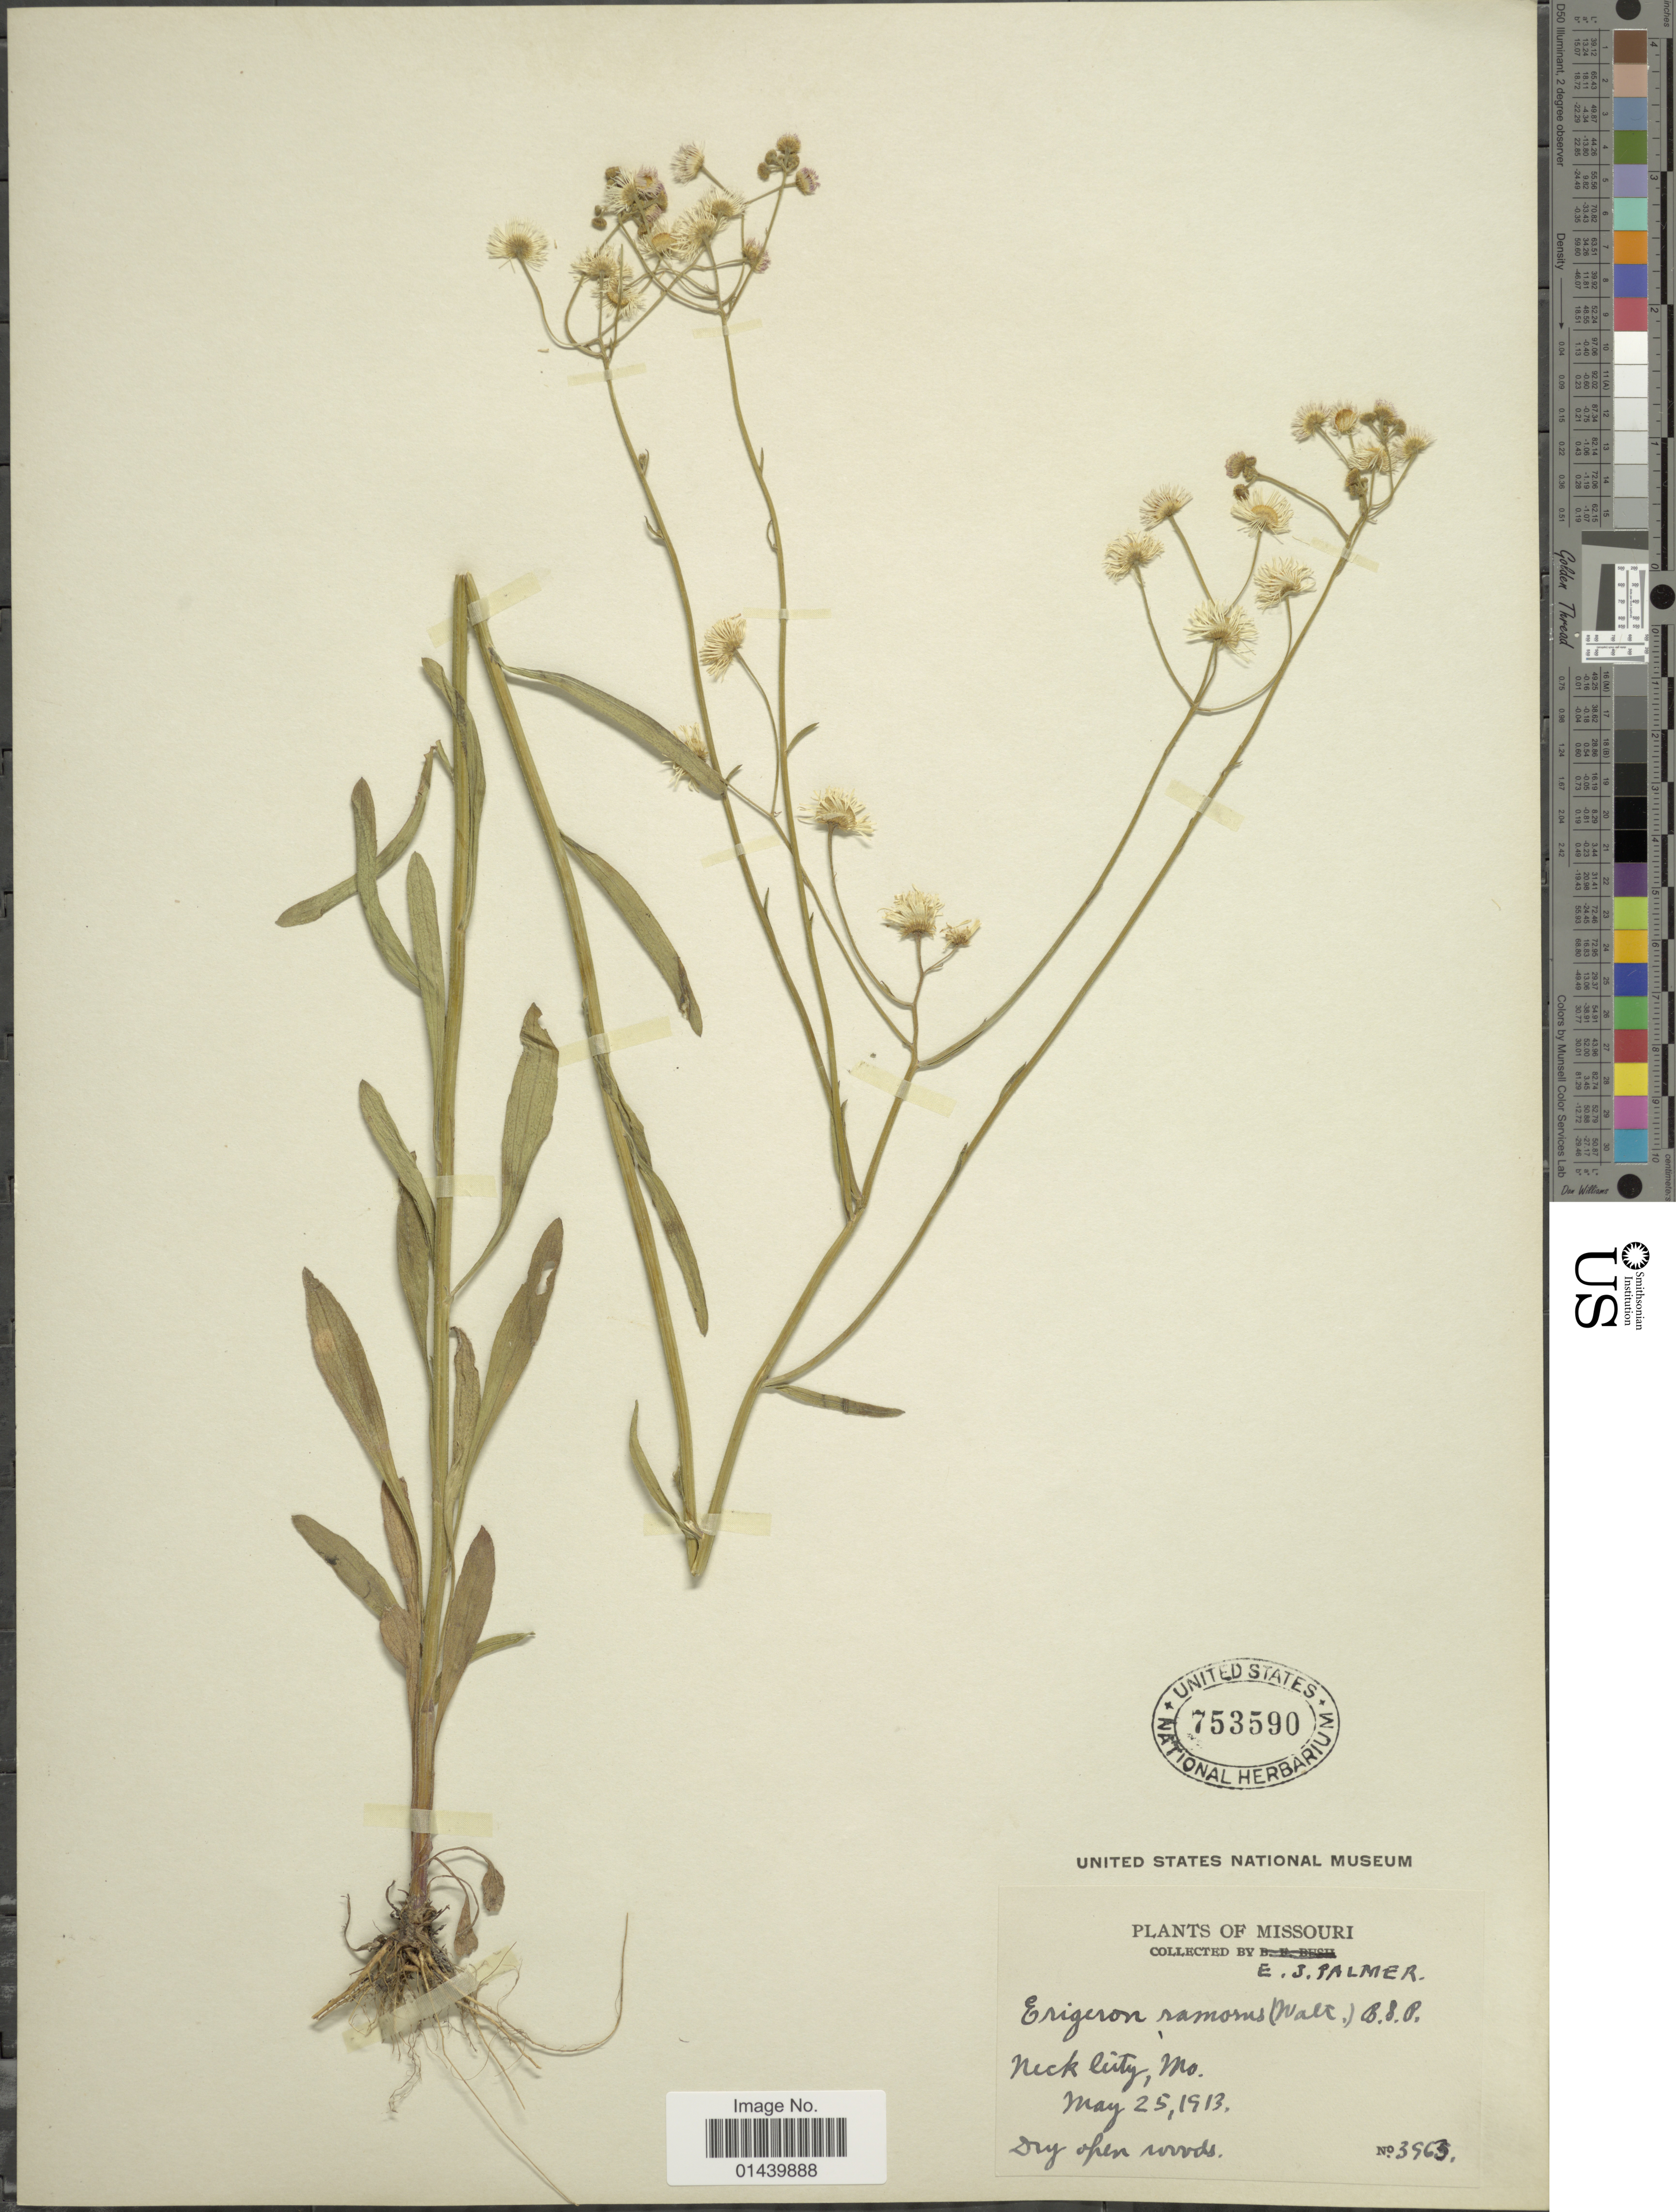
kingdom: Plantae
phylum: Tracheophyta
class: Magnoliopsida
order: Asterales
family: Asteraceae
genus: Erigeron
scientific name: Erigeron strigosus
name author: Muhl. ex Willd.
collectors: E. J. Palmer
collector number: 3963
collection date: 1913-05-25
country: United States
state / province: Missouri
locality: Neck City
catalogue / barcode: US 753590